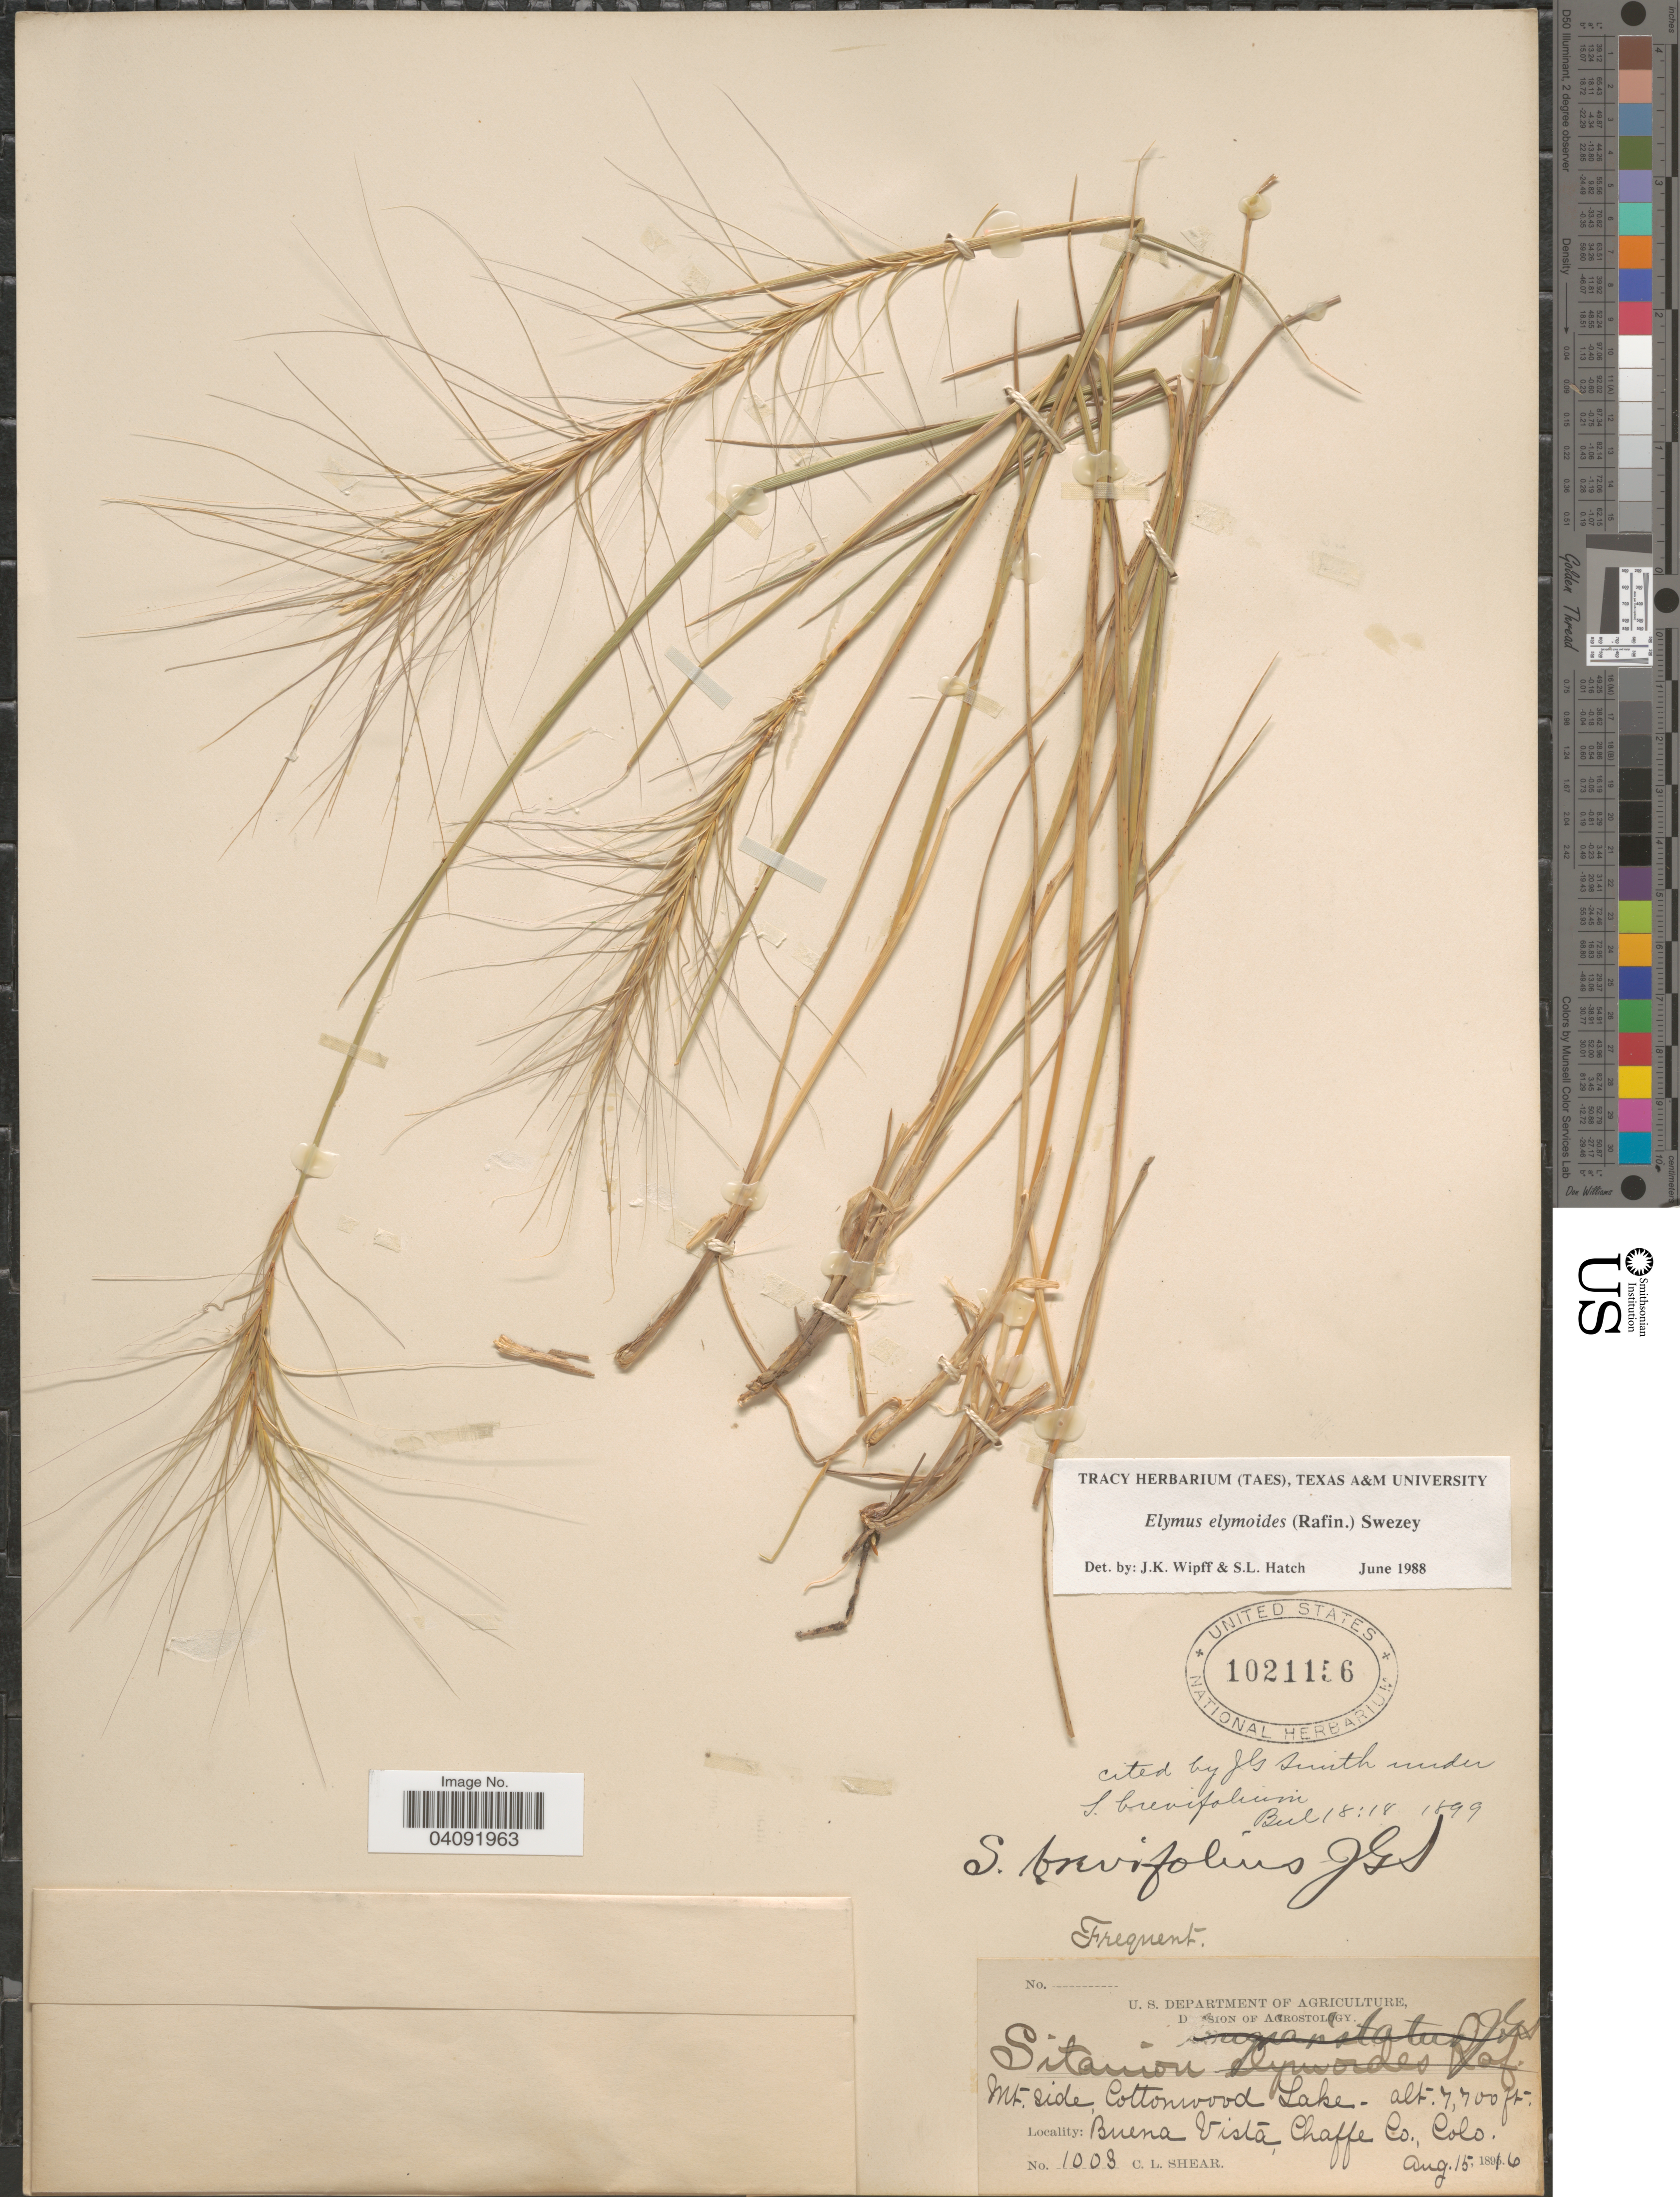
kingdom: Plantae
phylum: Tracheophyta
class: Liliopsida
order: Poales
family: Poaceae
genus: Elymus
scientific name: Elymus elymoides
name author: (Raf.) Swezey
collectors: C. L. Shear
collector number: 1003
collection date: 1896-08-15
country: United States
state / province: Colorado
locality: Mt. side, Cottonwood Lake. Buena Vista, Chaffe Co.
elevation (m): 2347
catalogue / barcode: US 1021156